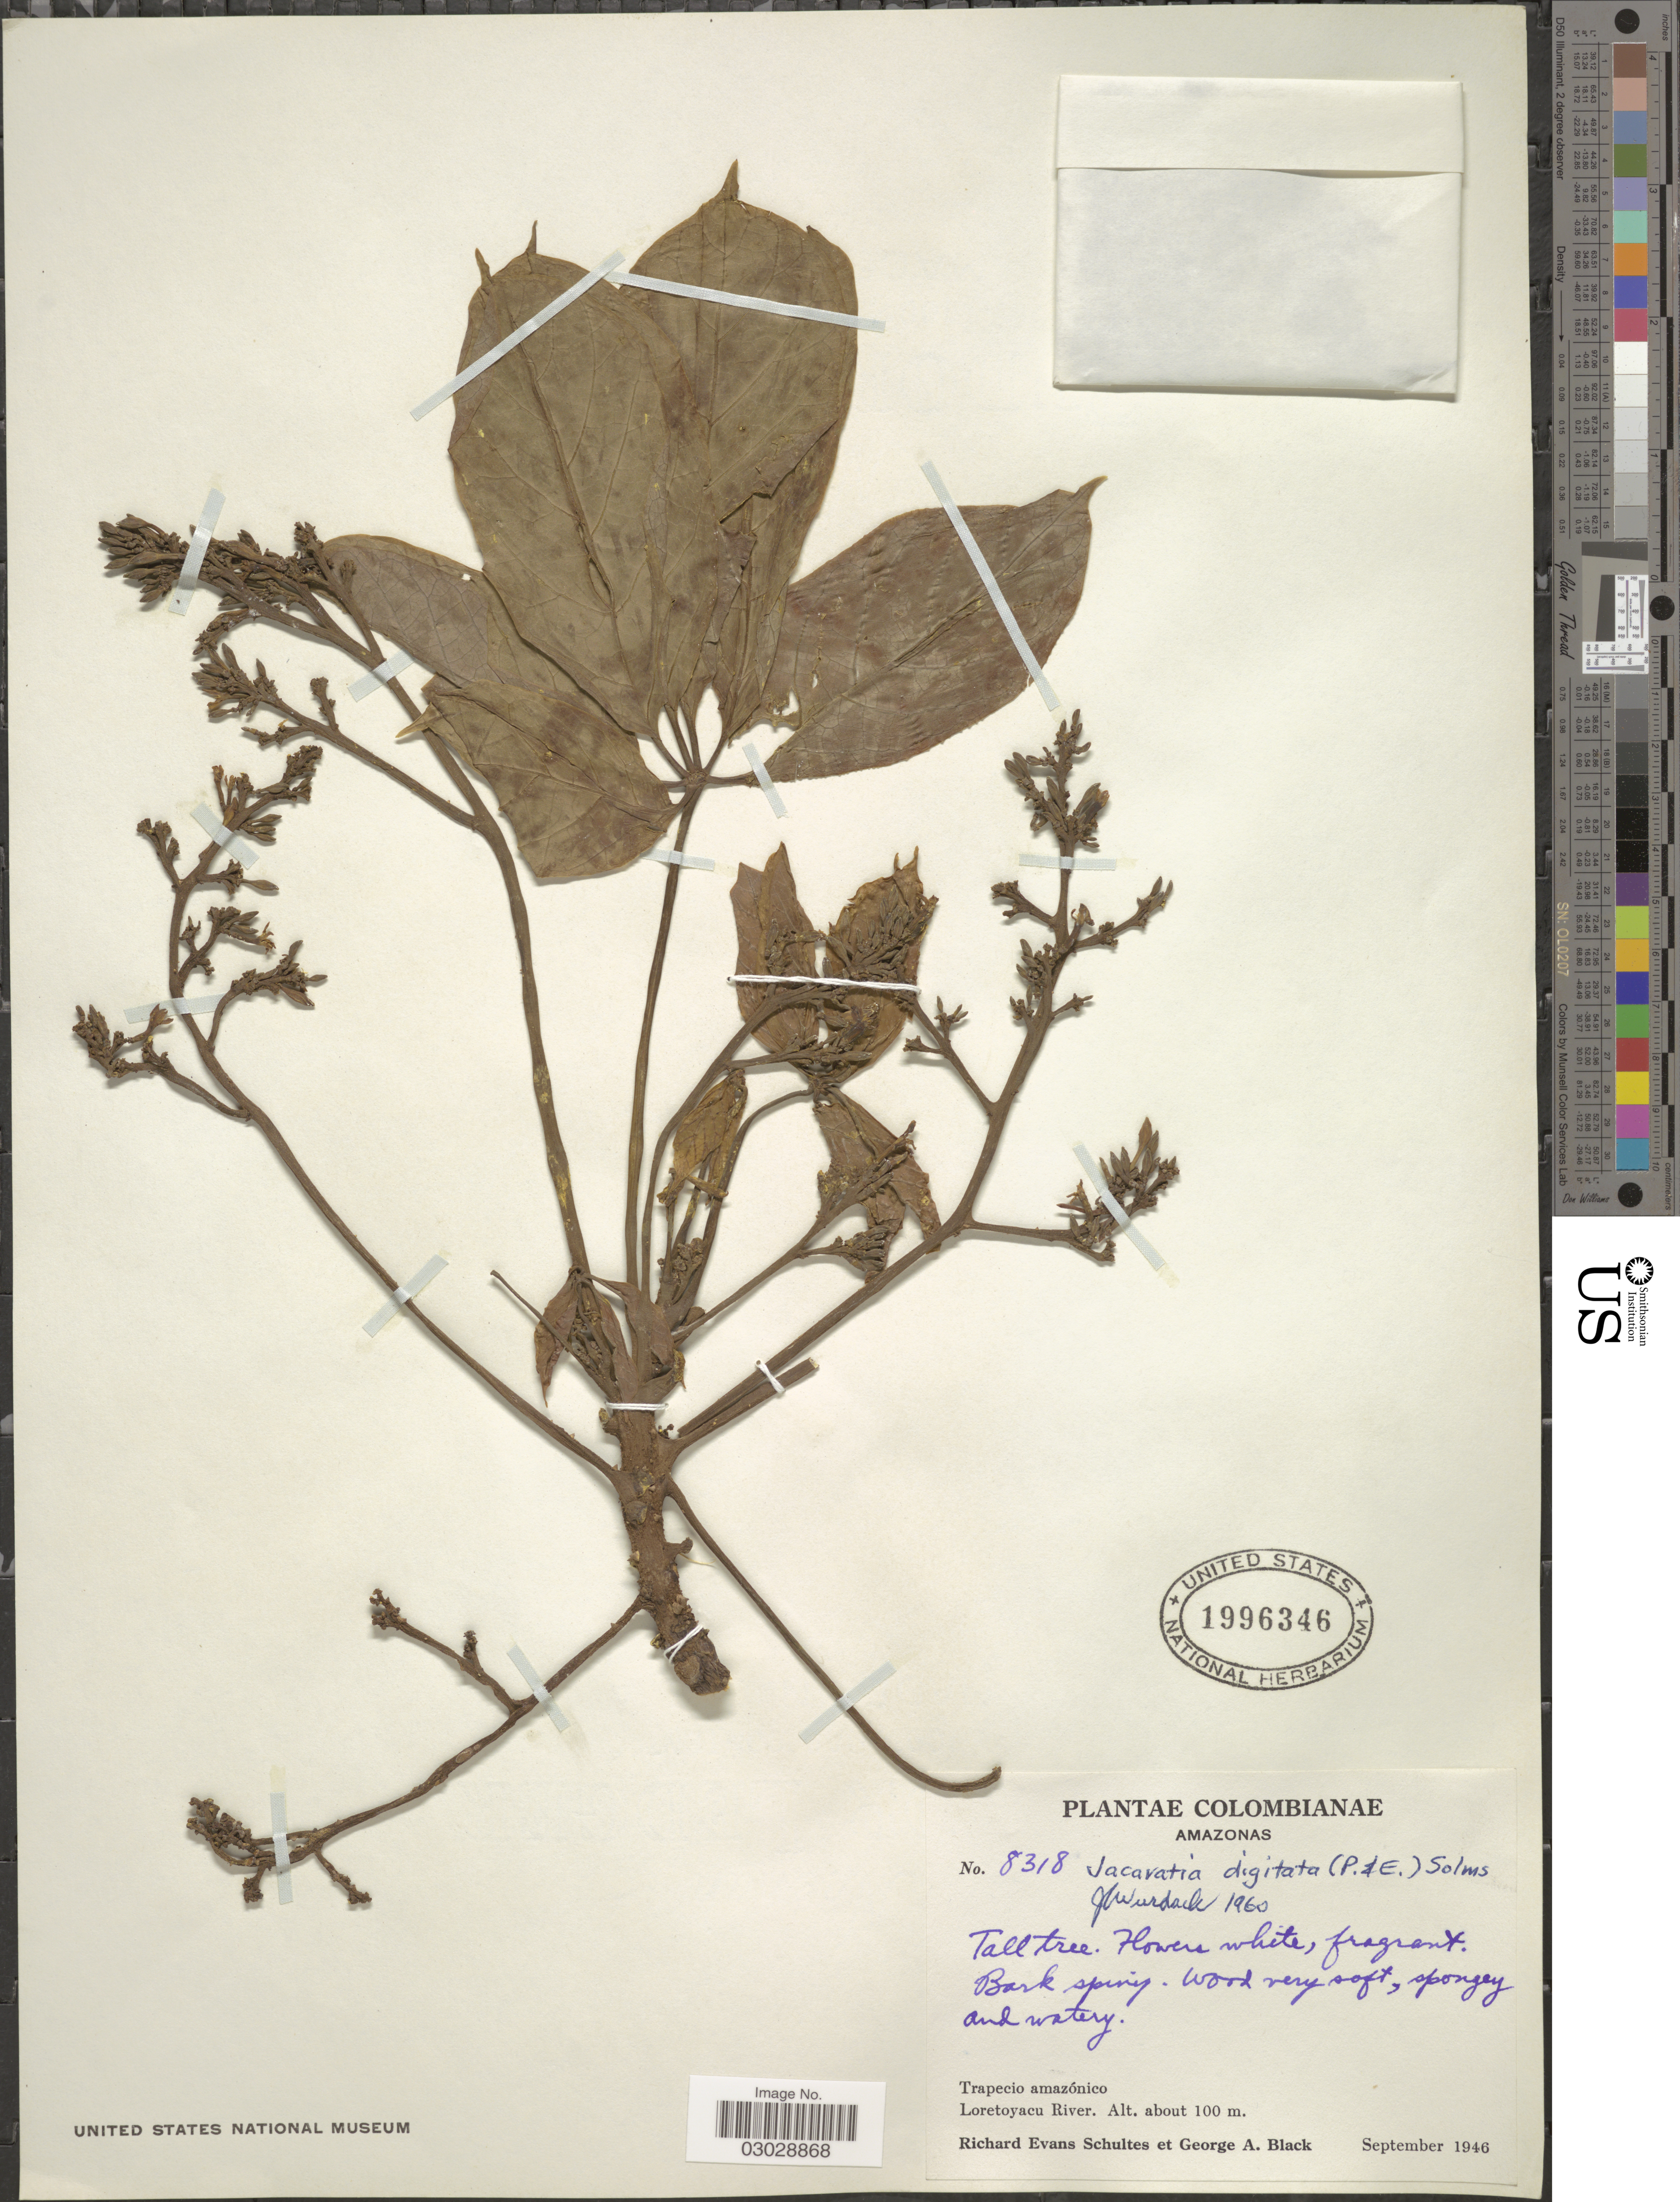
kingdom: Plantae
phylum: Tracheophyta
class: Magnoliopsida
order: Brassicales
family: Caricaceae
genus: Jacaratia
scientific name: Jacaratia digitata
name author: (Poepp. & Endl.) Solms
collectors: R. E. Schultes & G. A. Black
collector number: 8318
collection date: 1946-09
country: Colombia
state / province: Amazônas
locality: Trapecio amazónico. Loretoyacu River.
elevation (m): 100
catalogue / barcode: US 1996346